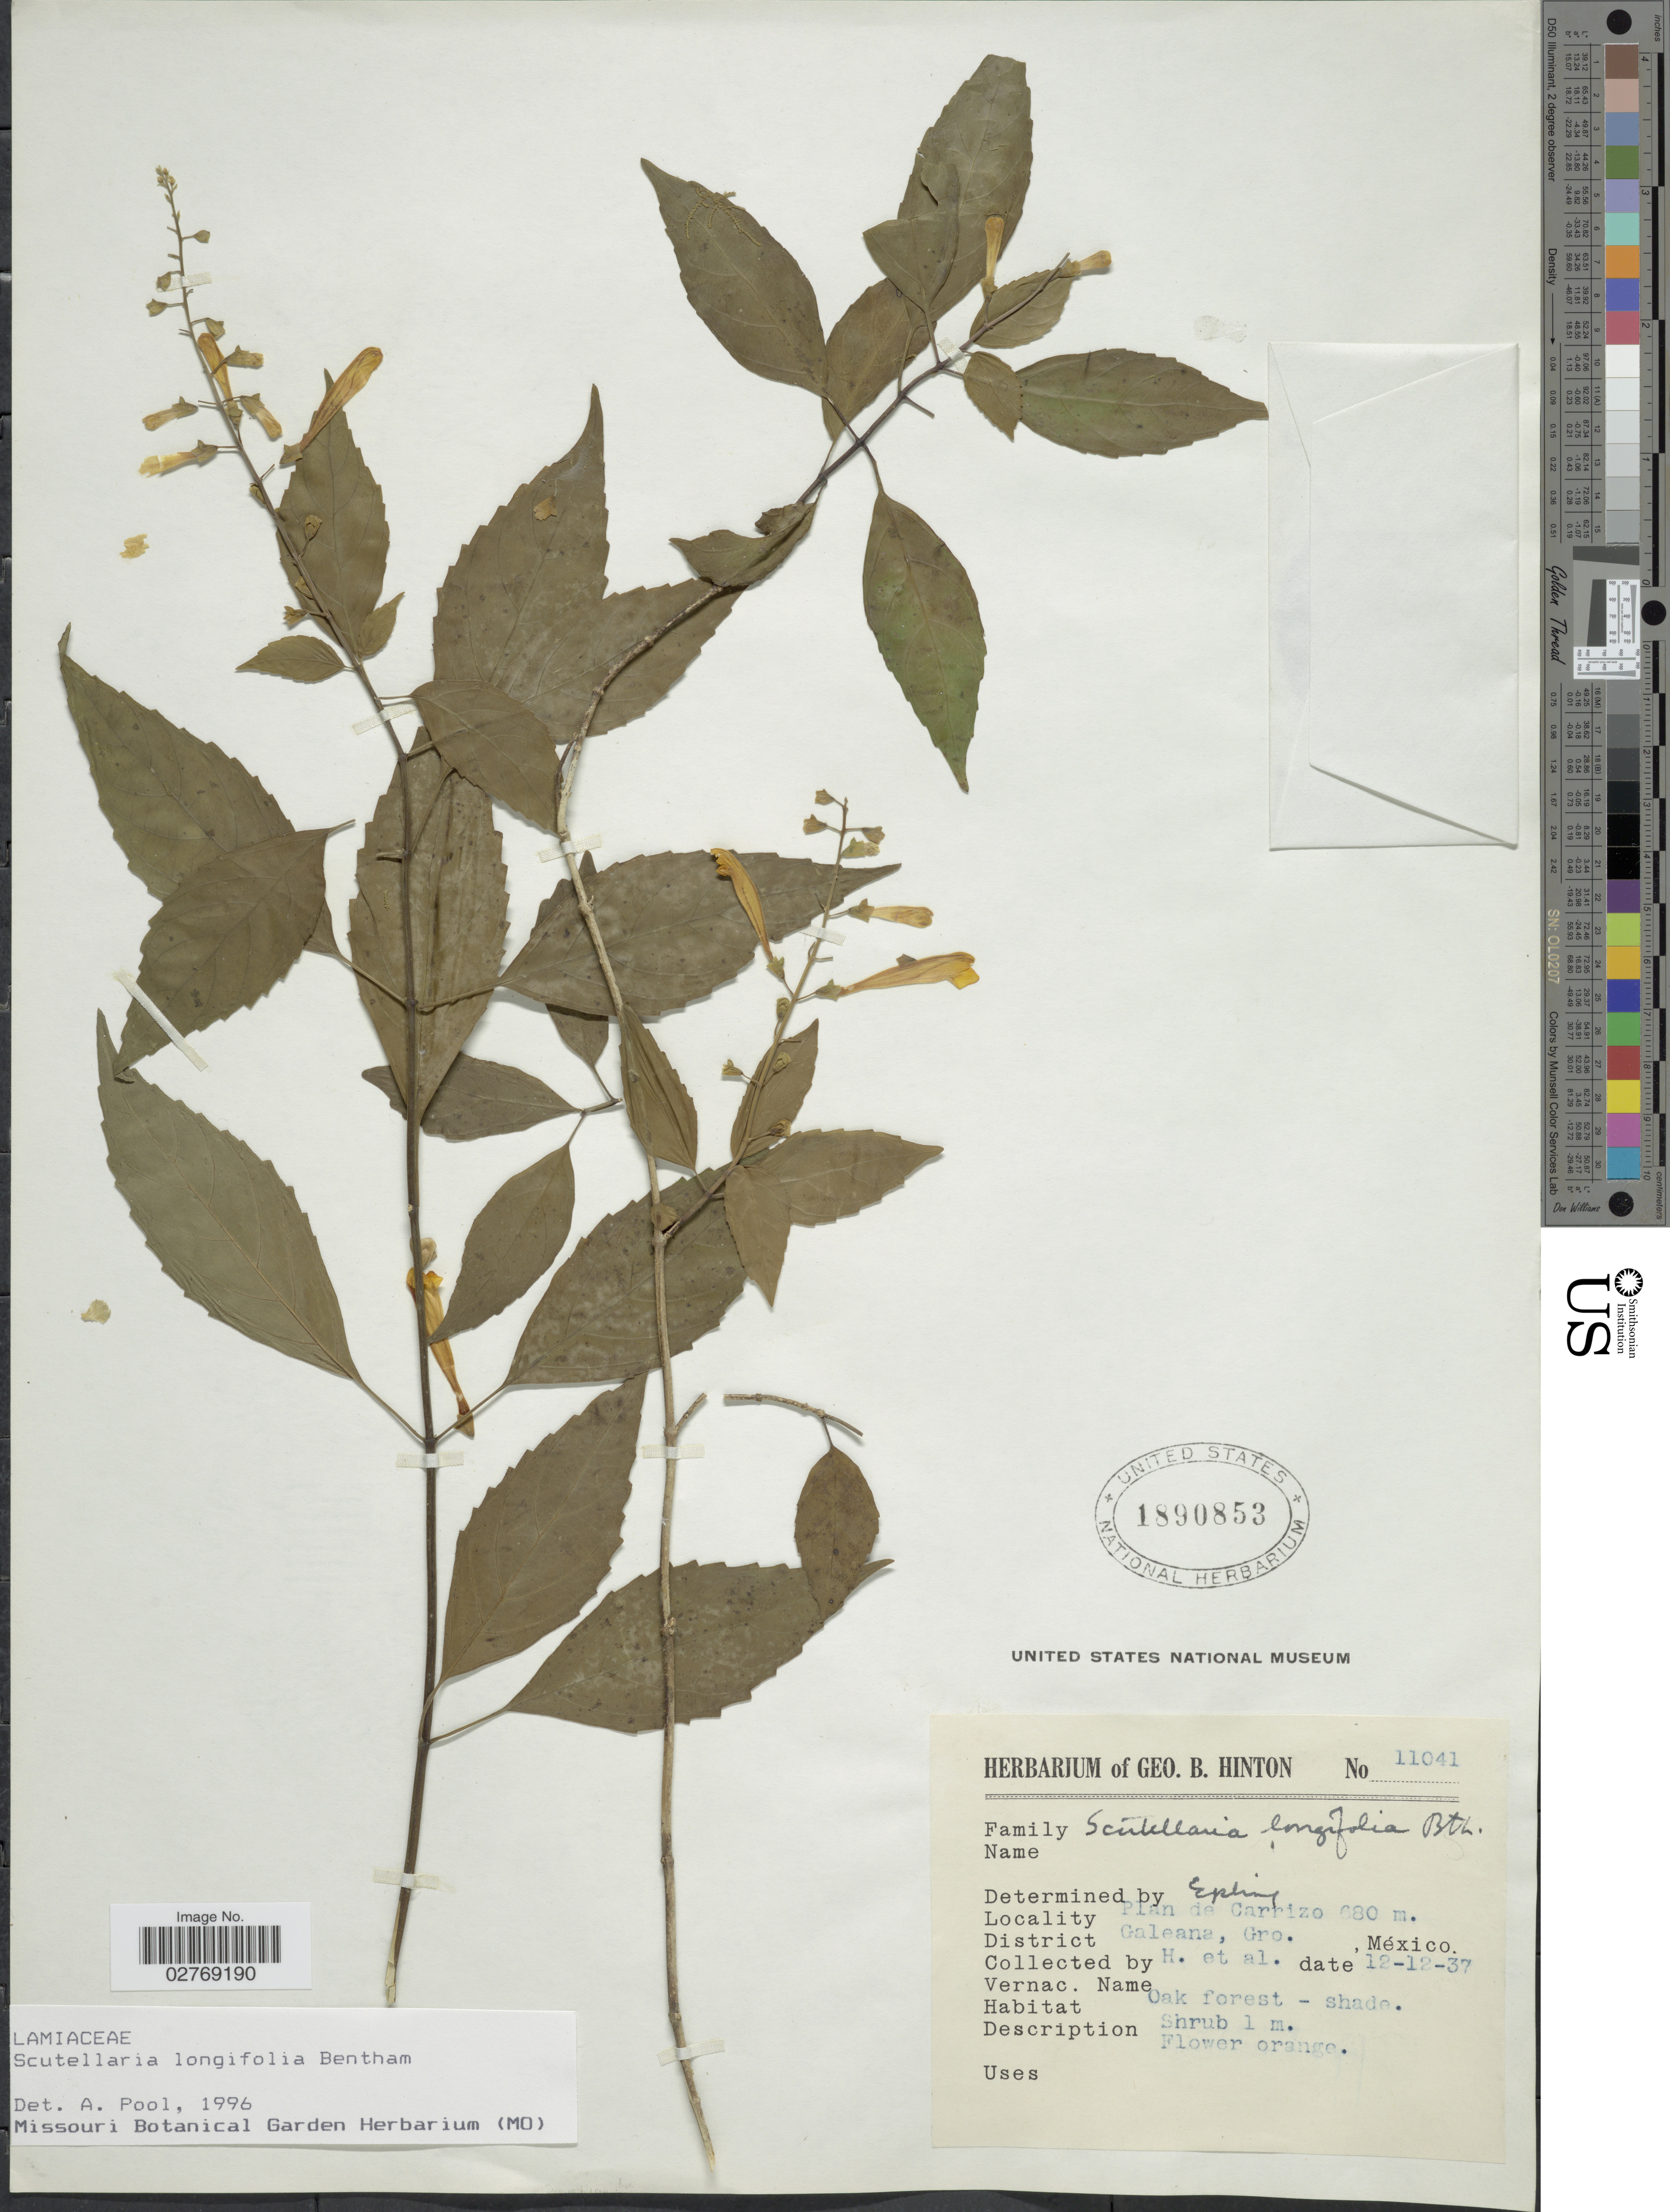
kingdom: Plantae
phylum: Tracheophyta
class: Magnoliopsida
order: Lamiales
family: Lamiaceae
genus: Scutellaria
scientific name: Scutellaria longifolia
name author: Donn. Sm.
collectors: G. B. Hinton & et al.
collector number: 11041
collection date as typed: Transcribed d/m/y: 12/12/37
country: Mexico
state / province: Guerrero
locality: Plan de Carrizo. District Galeana.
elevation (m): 680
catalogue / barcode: US 1890853